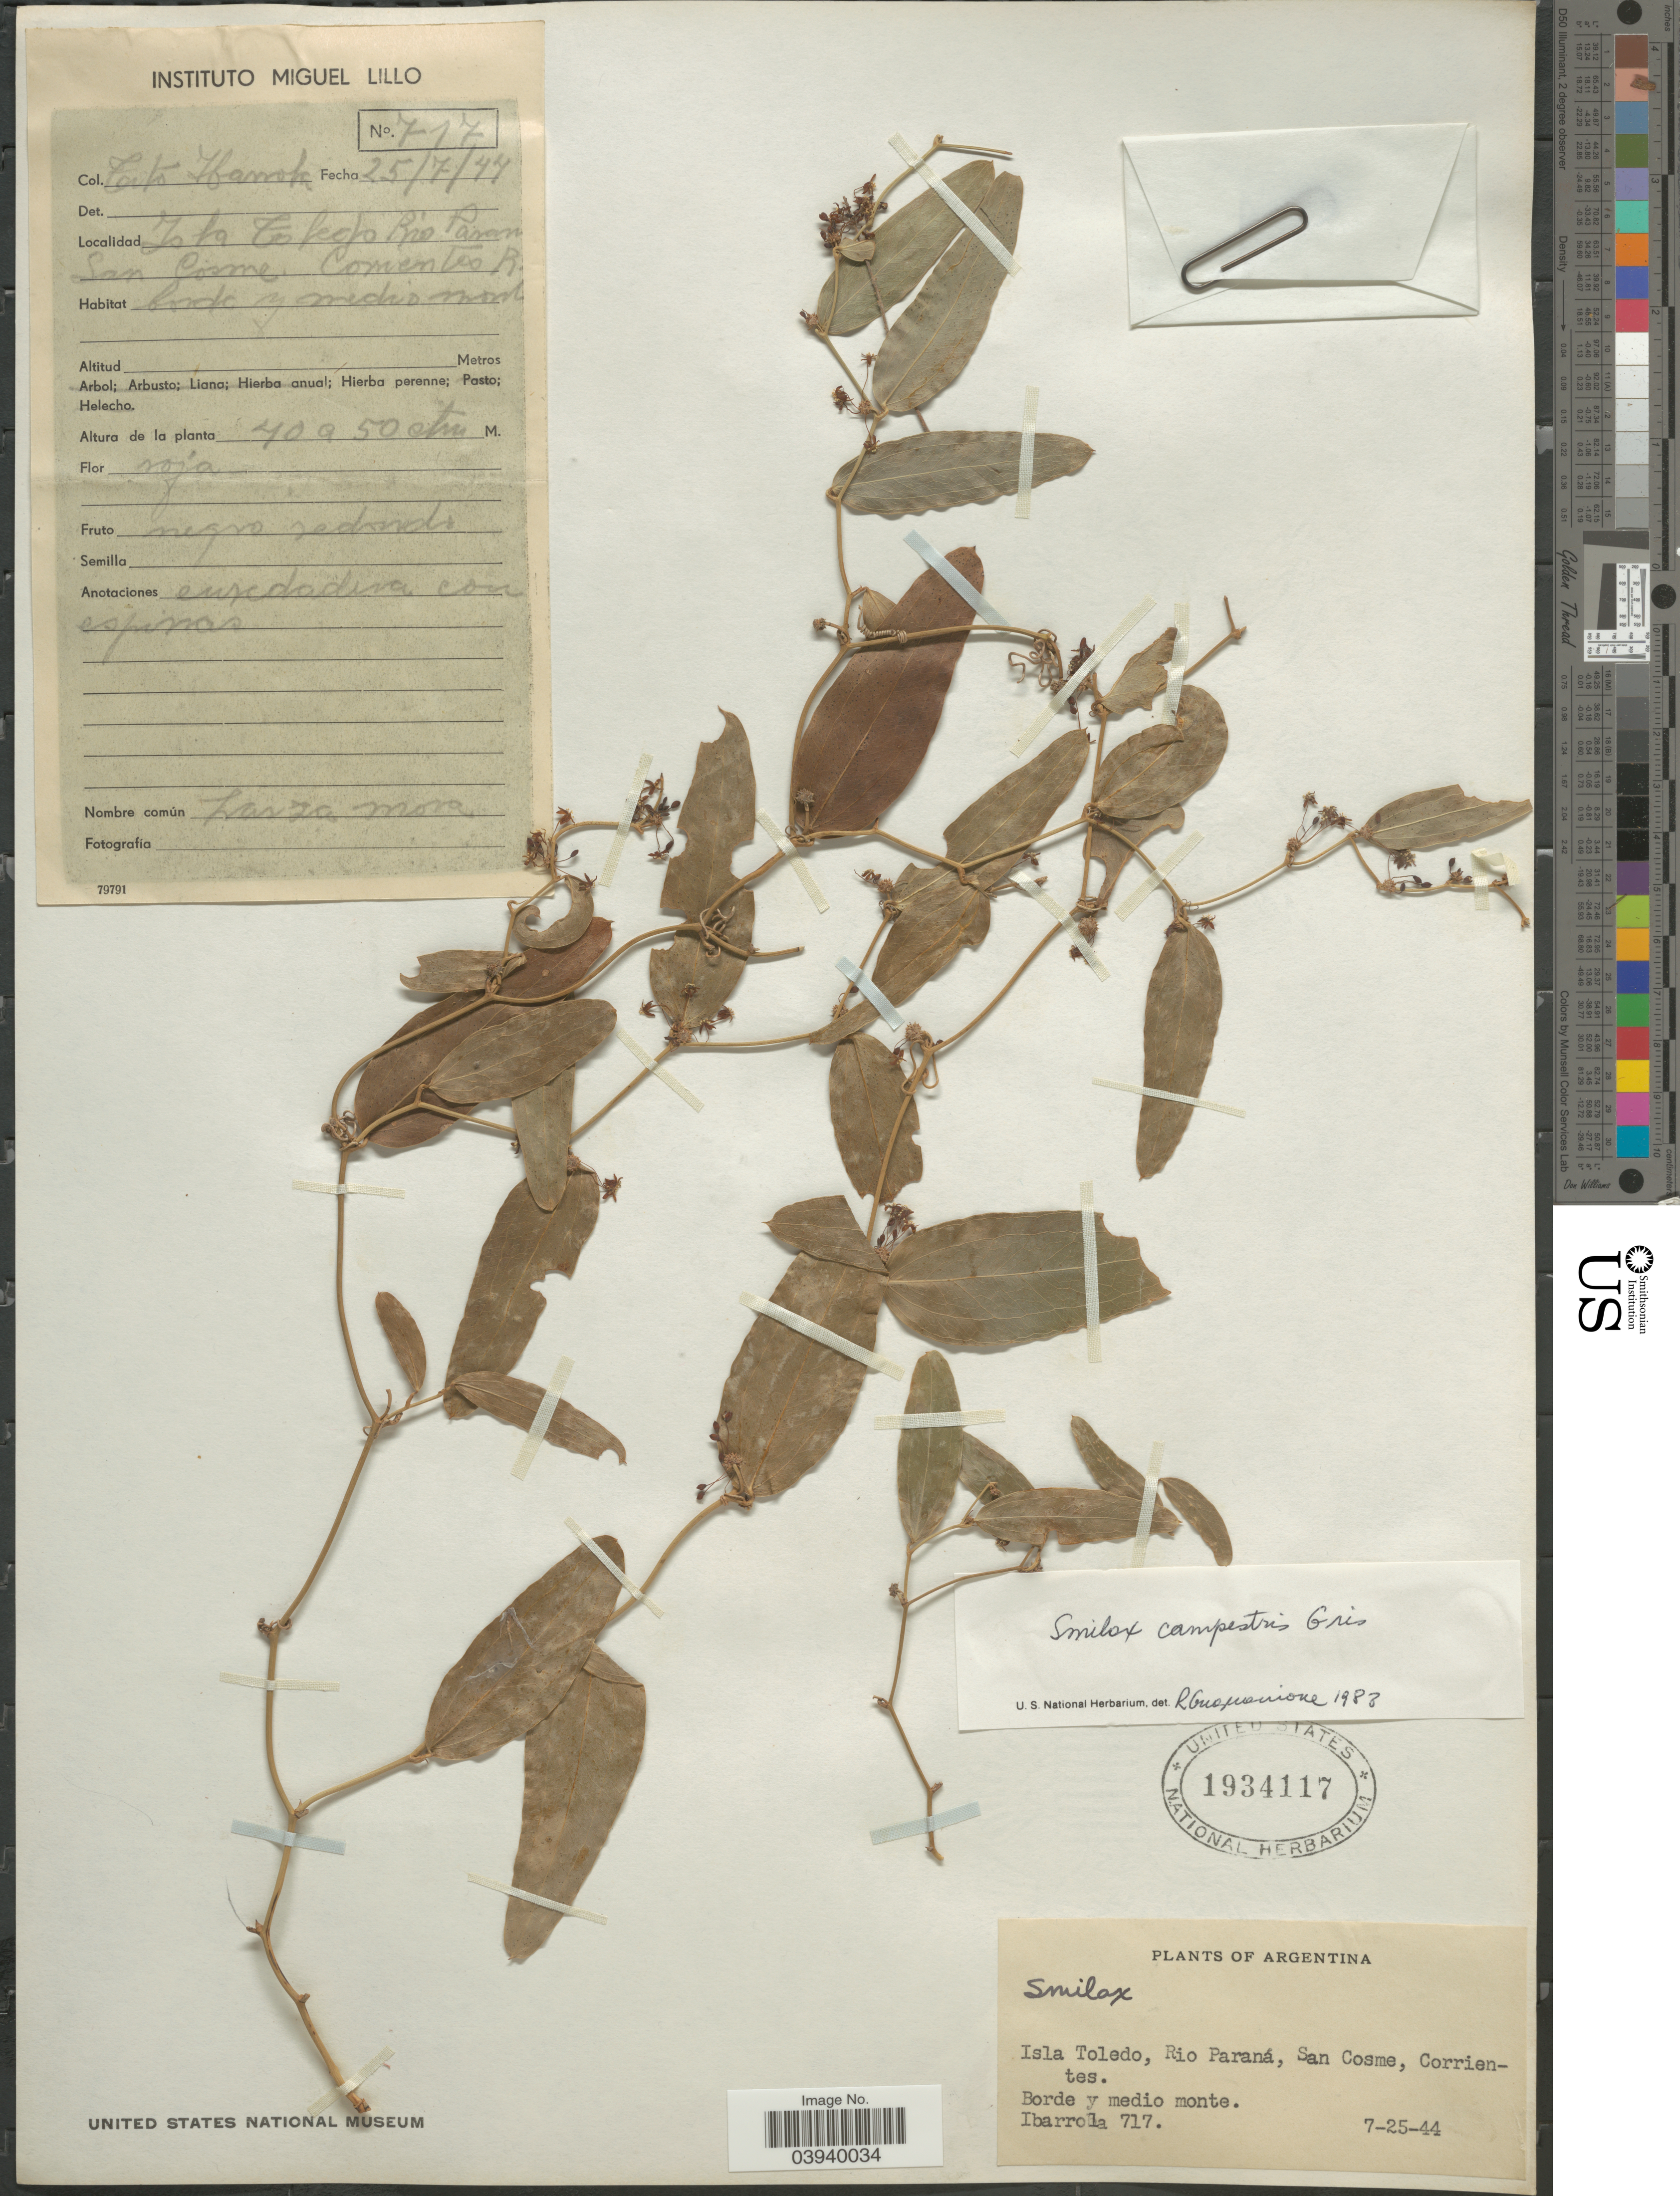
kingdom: Plantae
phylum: Tracheophyta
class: Liliopsida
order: Liliales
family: Smilacaceae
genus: Smilax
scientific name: Smilax campestris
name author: Griseb.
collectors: Ibarrola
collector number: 717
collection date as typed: Transcribed d/m/y: 25/7/44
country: Argentina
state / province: Corrientes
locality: Isla Toledo, Rio Paraná, San Cosme.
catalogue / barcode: US 1934117